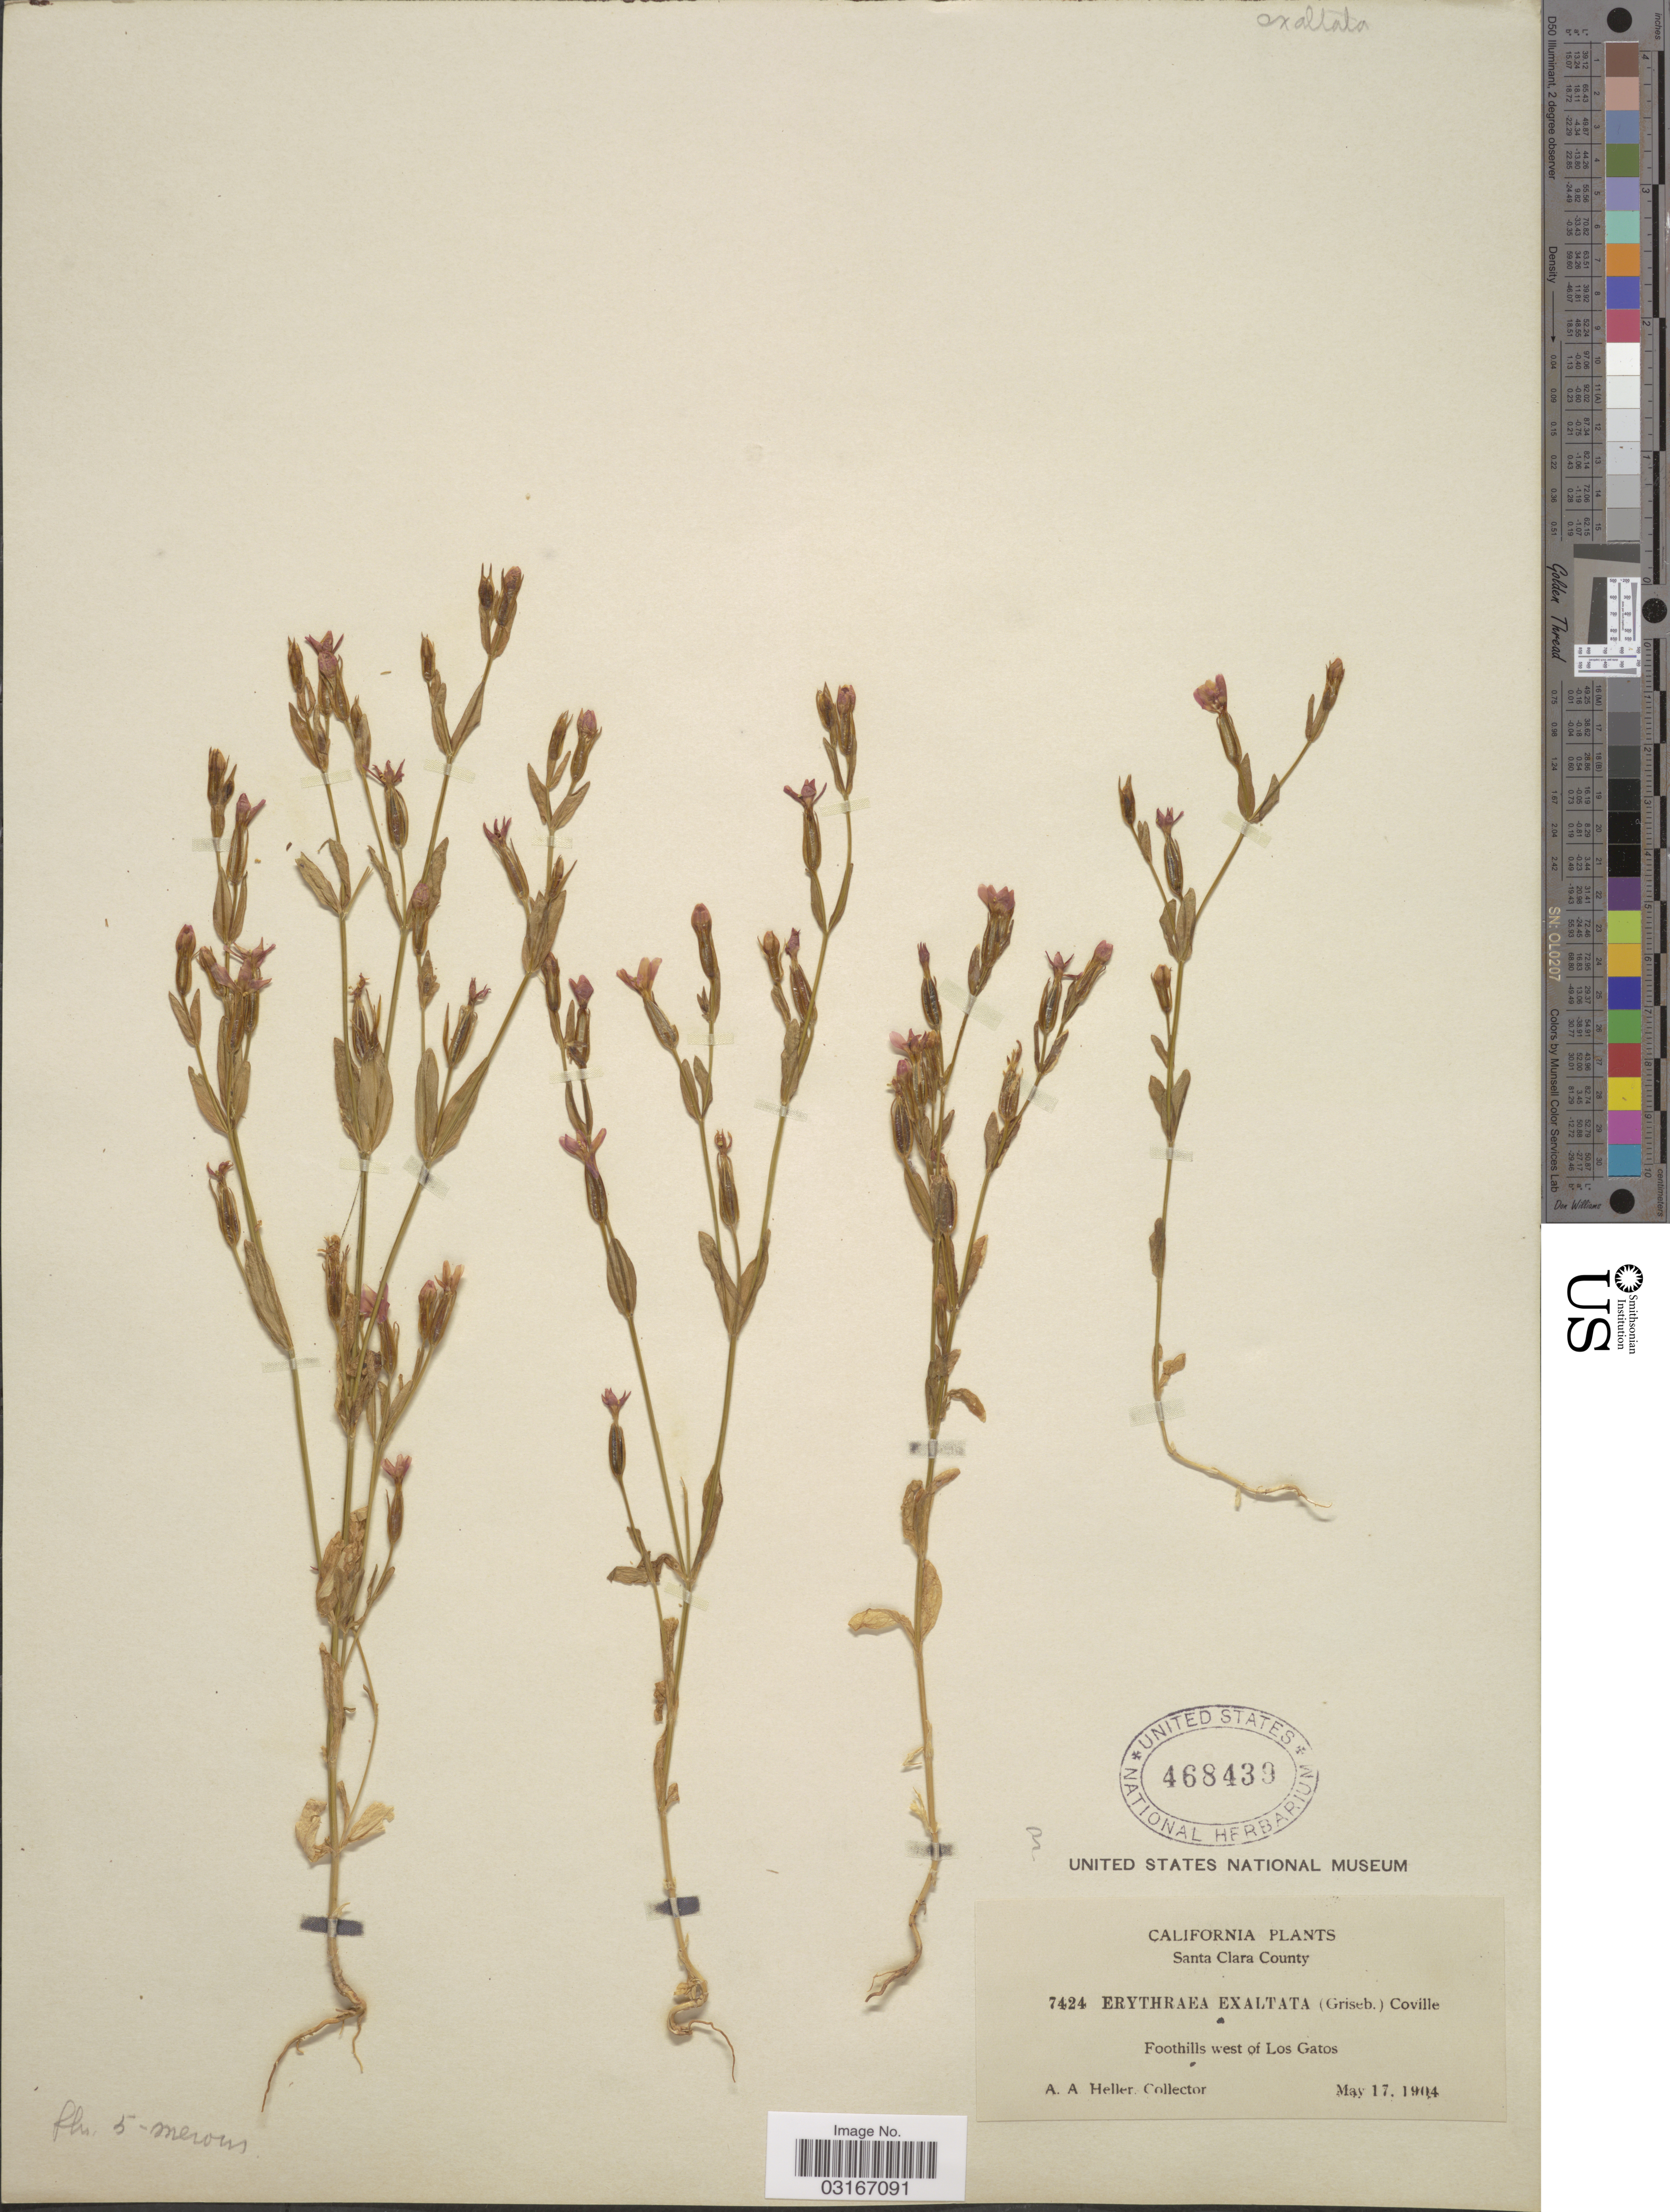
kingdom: Plantae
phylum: Tracheophyta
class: Magnoliopsida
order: Gentianales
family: Gentianaceae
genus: Centaurium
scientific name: Centaurium exaltatum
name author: (Griseb.) W. Wight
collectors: A. A. Heller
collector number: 7424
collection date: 1904-05-17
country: United States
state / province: California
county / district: Santa Clara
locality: Santa Clara County. Foothills west of Los Gatos.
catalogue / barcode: US 468439